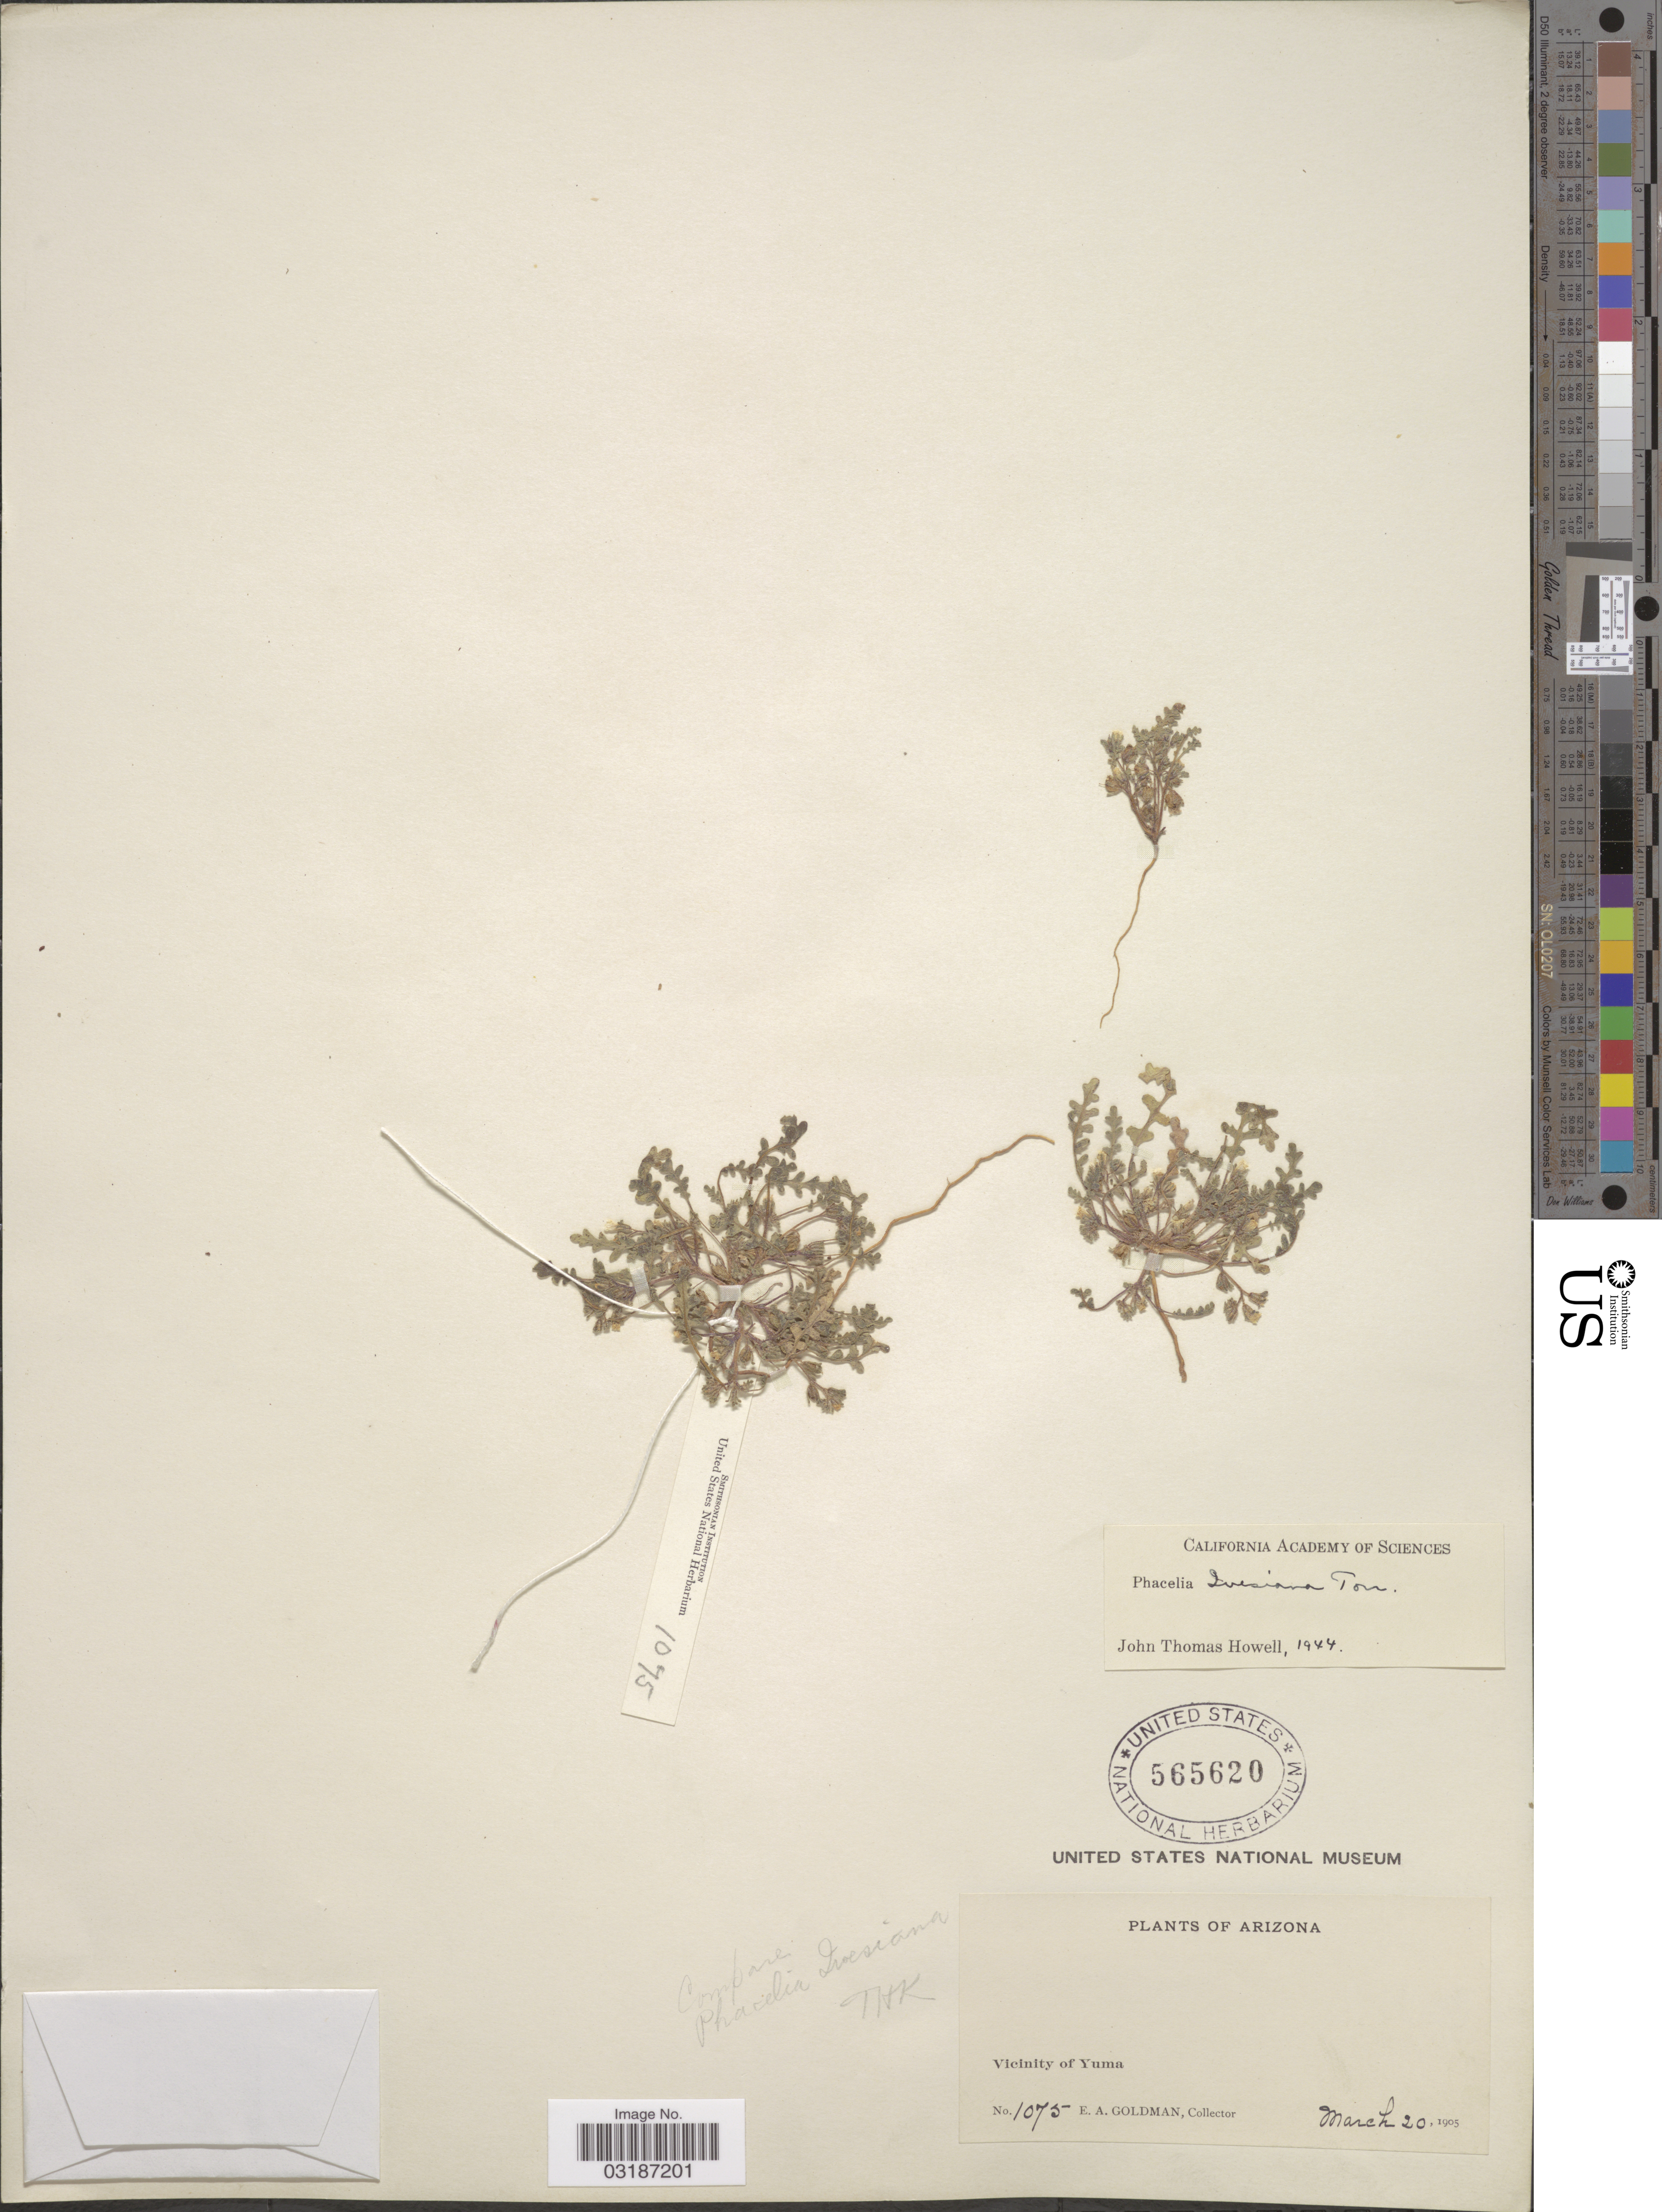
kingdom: Plantae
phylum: Tracheophyta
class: Magnoliopsida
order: Boraginales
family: Hydrophyllaceae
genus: Phacelia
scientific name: Phacelia ivesiana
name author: Torr.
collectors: E. A. Goldman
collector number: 1075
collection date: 1905-03-20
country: United States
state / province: Arizona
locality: Vicinity of Yuma.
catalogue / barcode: US 565620